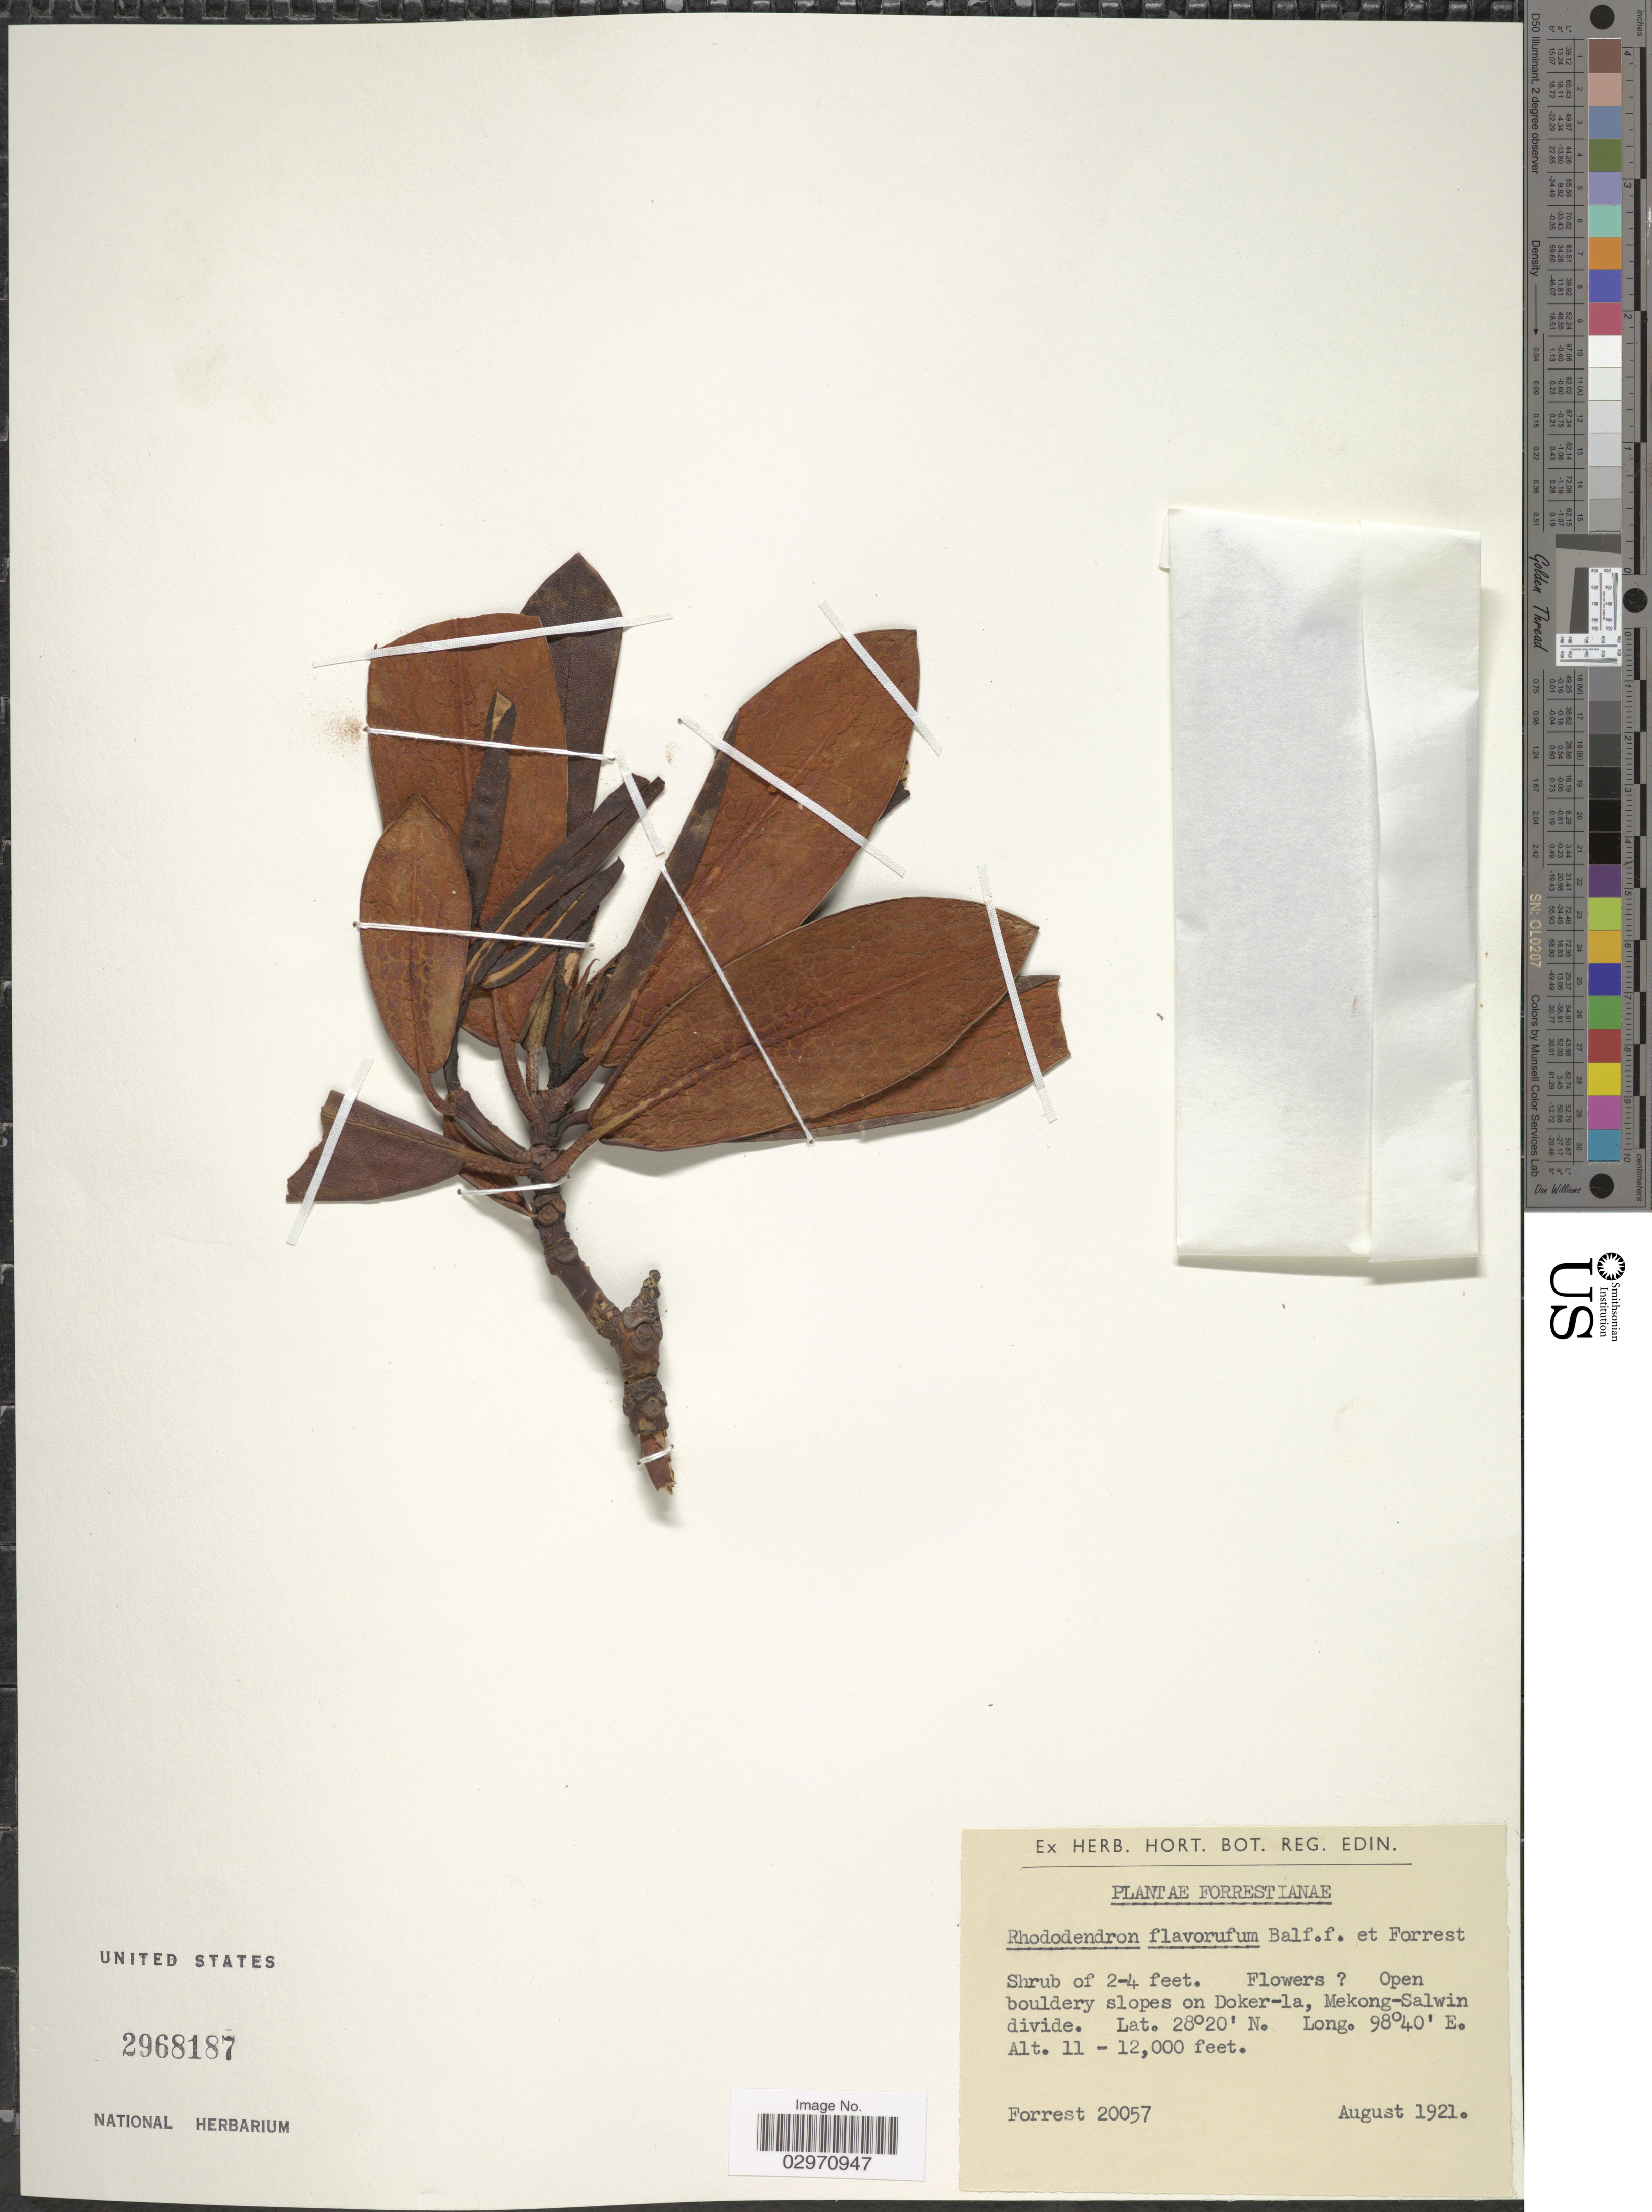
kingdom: Plantae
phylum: Tracheophyta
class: Magnoliopsida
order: Ericales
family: Ericaceae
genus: Rhododendron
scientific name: Rhododendron flavorufum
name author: Balf. f. & Forrest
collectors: -. Forrest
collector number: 20057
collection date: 1921-08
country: China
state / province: Xizang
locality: Doker-la, Mekong-Salwin divide.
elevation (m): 3353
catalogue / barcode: US 2968187